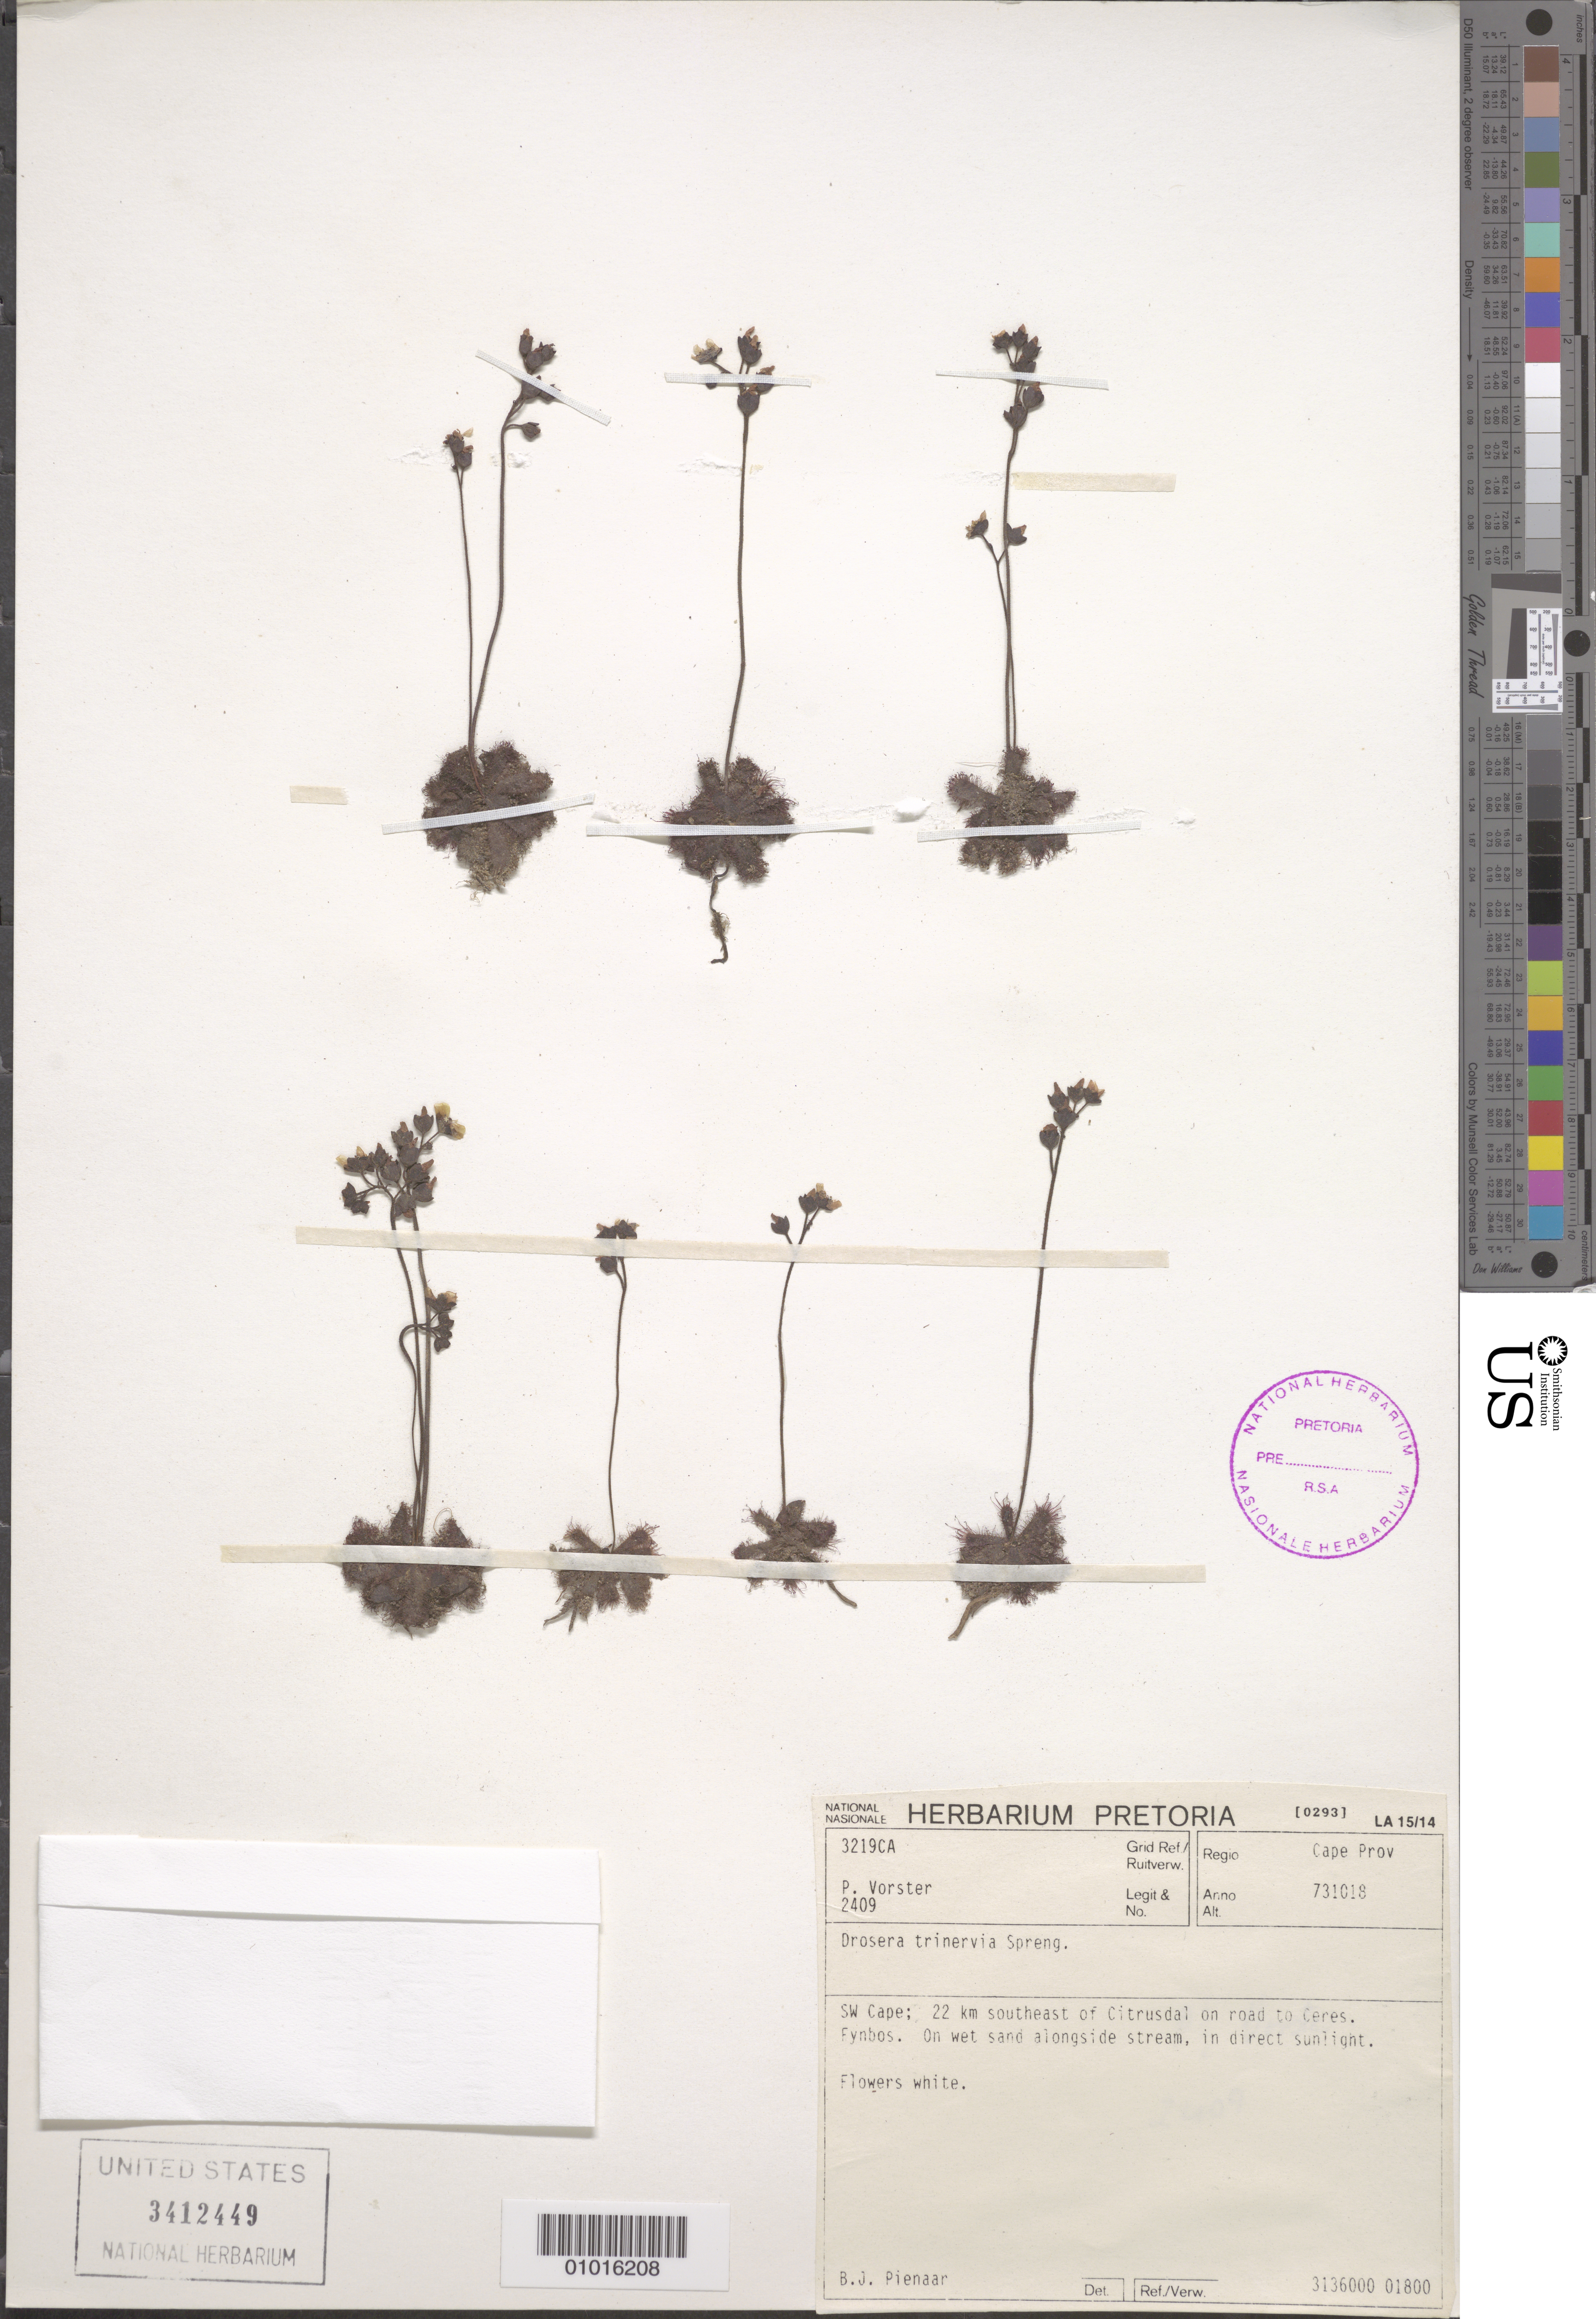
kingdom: Plantae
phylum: Tracheophyta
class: Magnoliopsida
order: Caryophyllales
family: Droseraceae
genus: Drosera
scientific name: Drosera trinervia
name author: Spreng.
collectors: P. Vorster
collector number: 2409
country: South Africa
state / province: Western Cape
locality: SW Cape; 22 km SE of Citrusdal on road to Ceres. Fynbos. On wet sand alongside stream, in direct sunlight.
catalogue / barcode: US 3412449